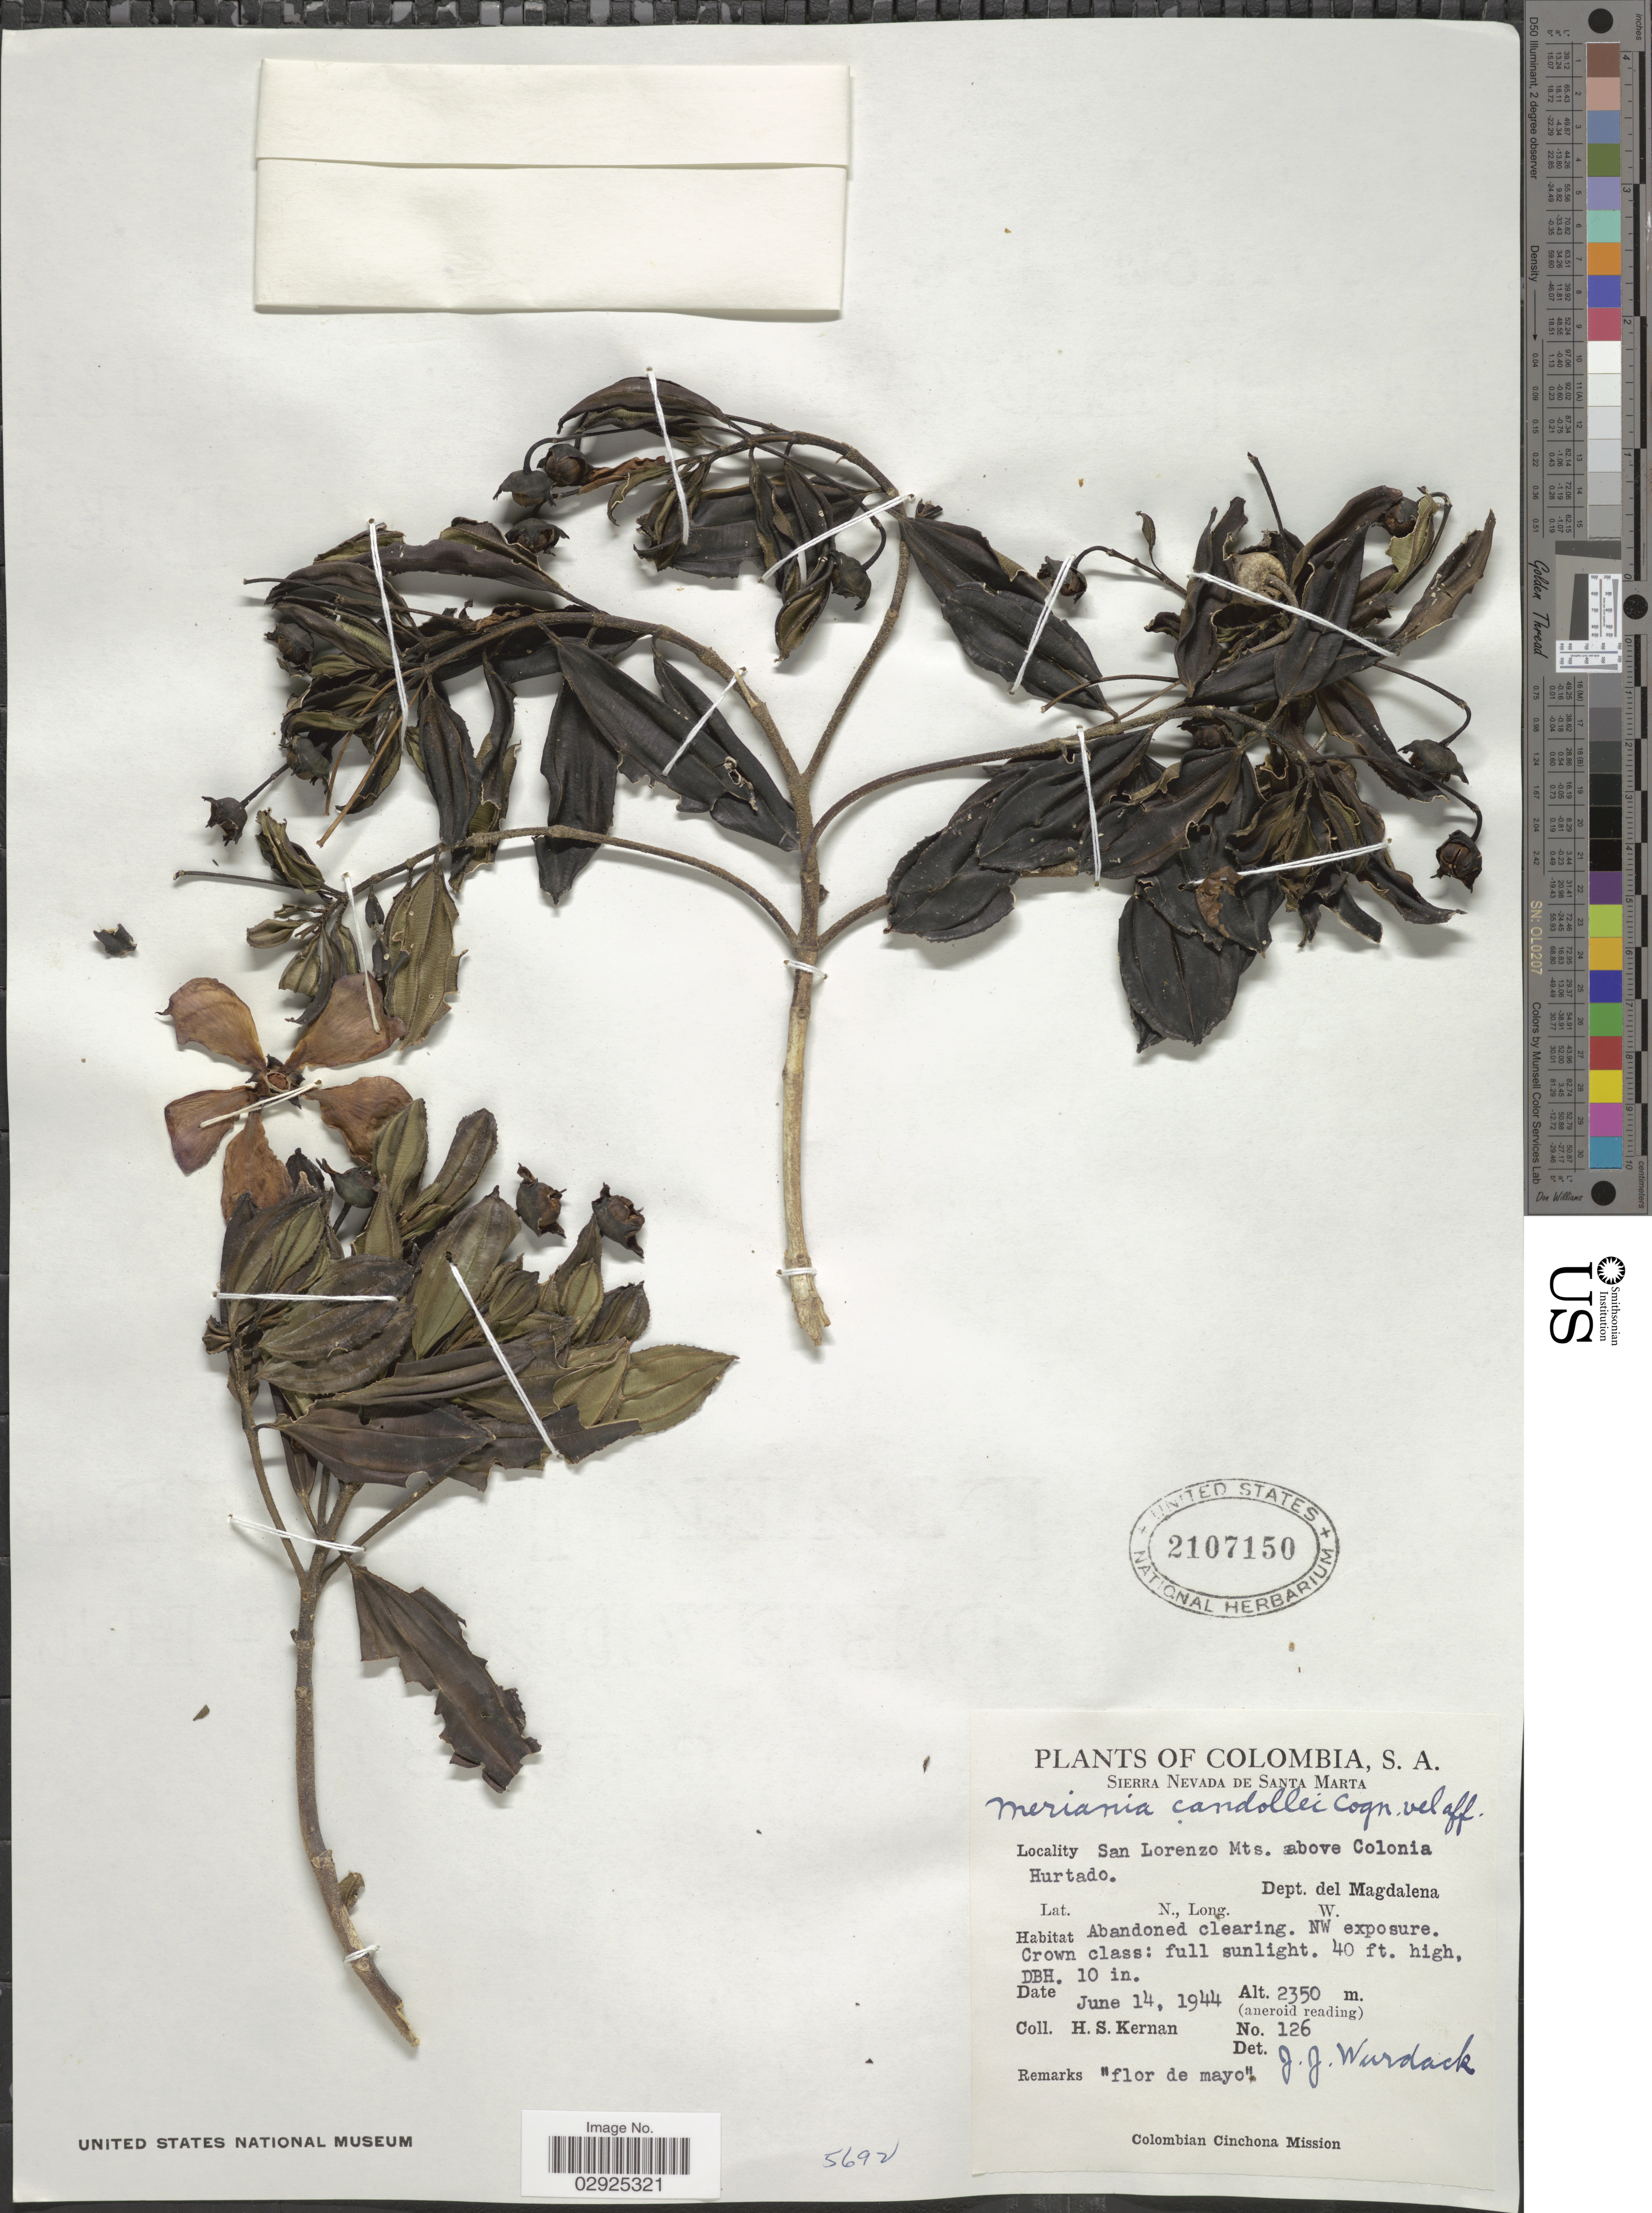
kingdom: Plantae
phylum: Tracheophyta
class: Magnoliopsida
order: Myrtales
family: Melastomataceae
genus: Meriania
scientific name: Meriania maxima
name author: Markgr.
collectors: H. Kernan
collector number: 126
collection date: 1944-06-14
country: Colombia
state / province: Magdalena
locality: Sierra Nevada De Santa Marta, San Lorenzo Mts., above Colonia Hurtado, Dept. del Magdalena.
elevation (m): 2350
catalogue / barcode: US 2107150